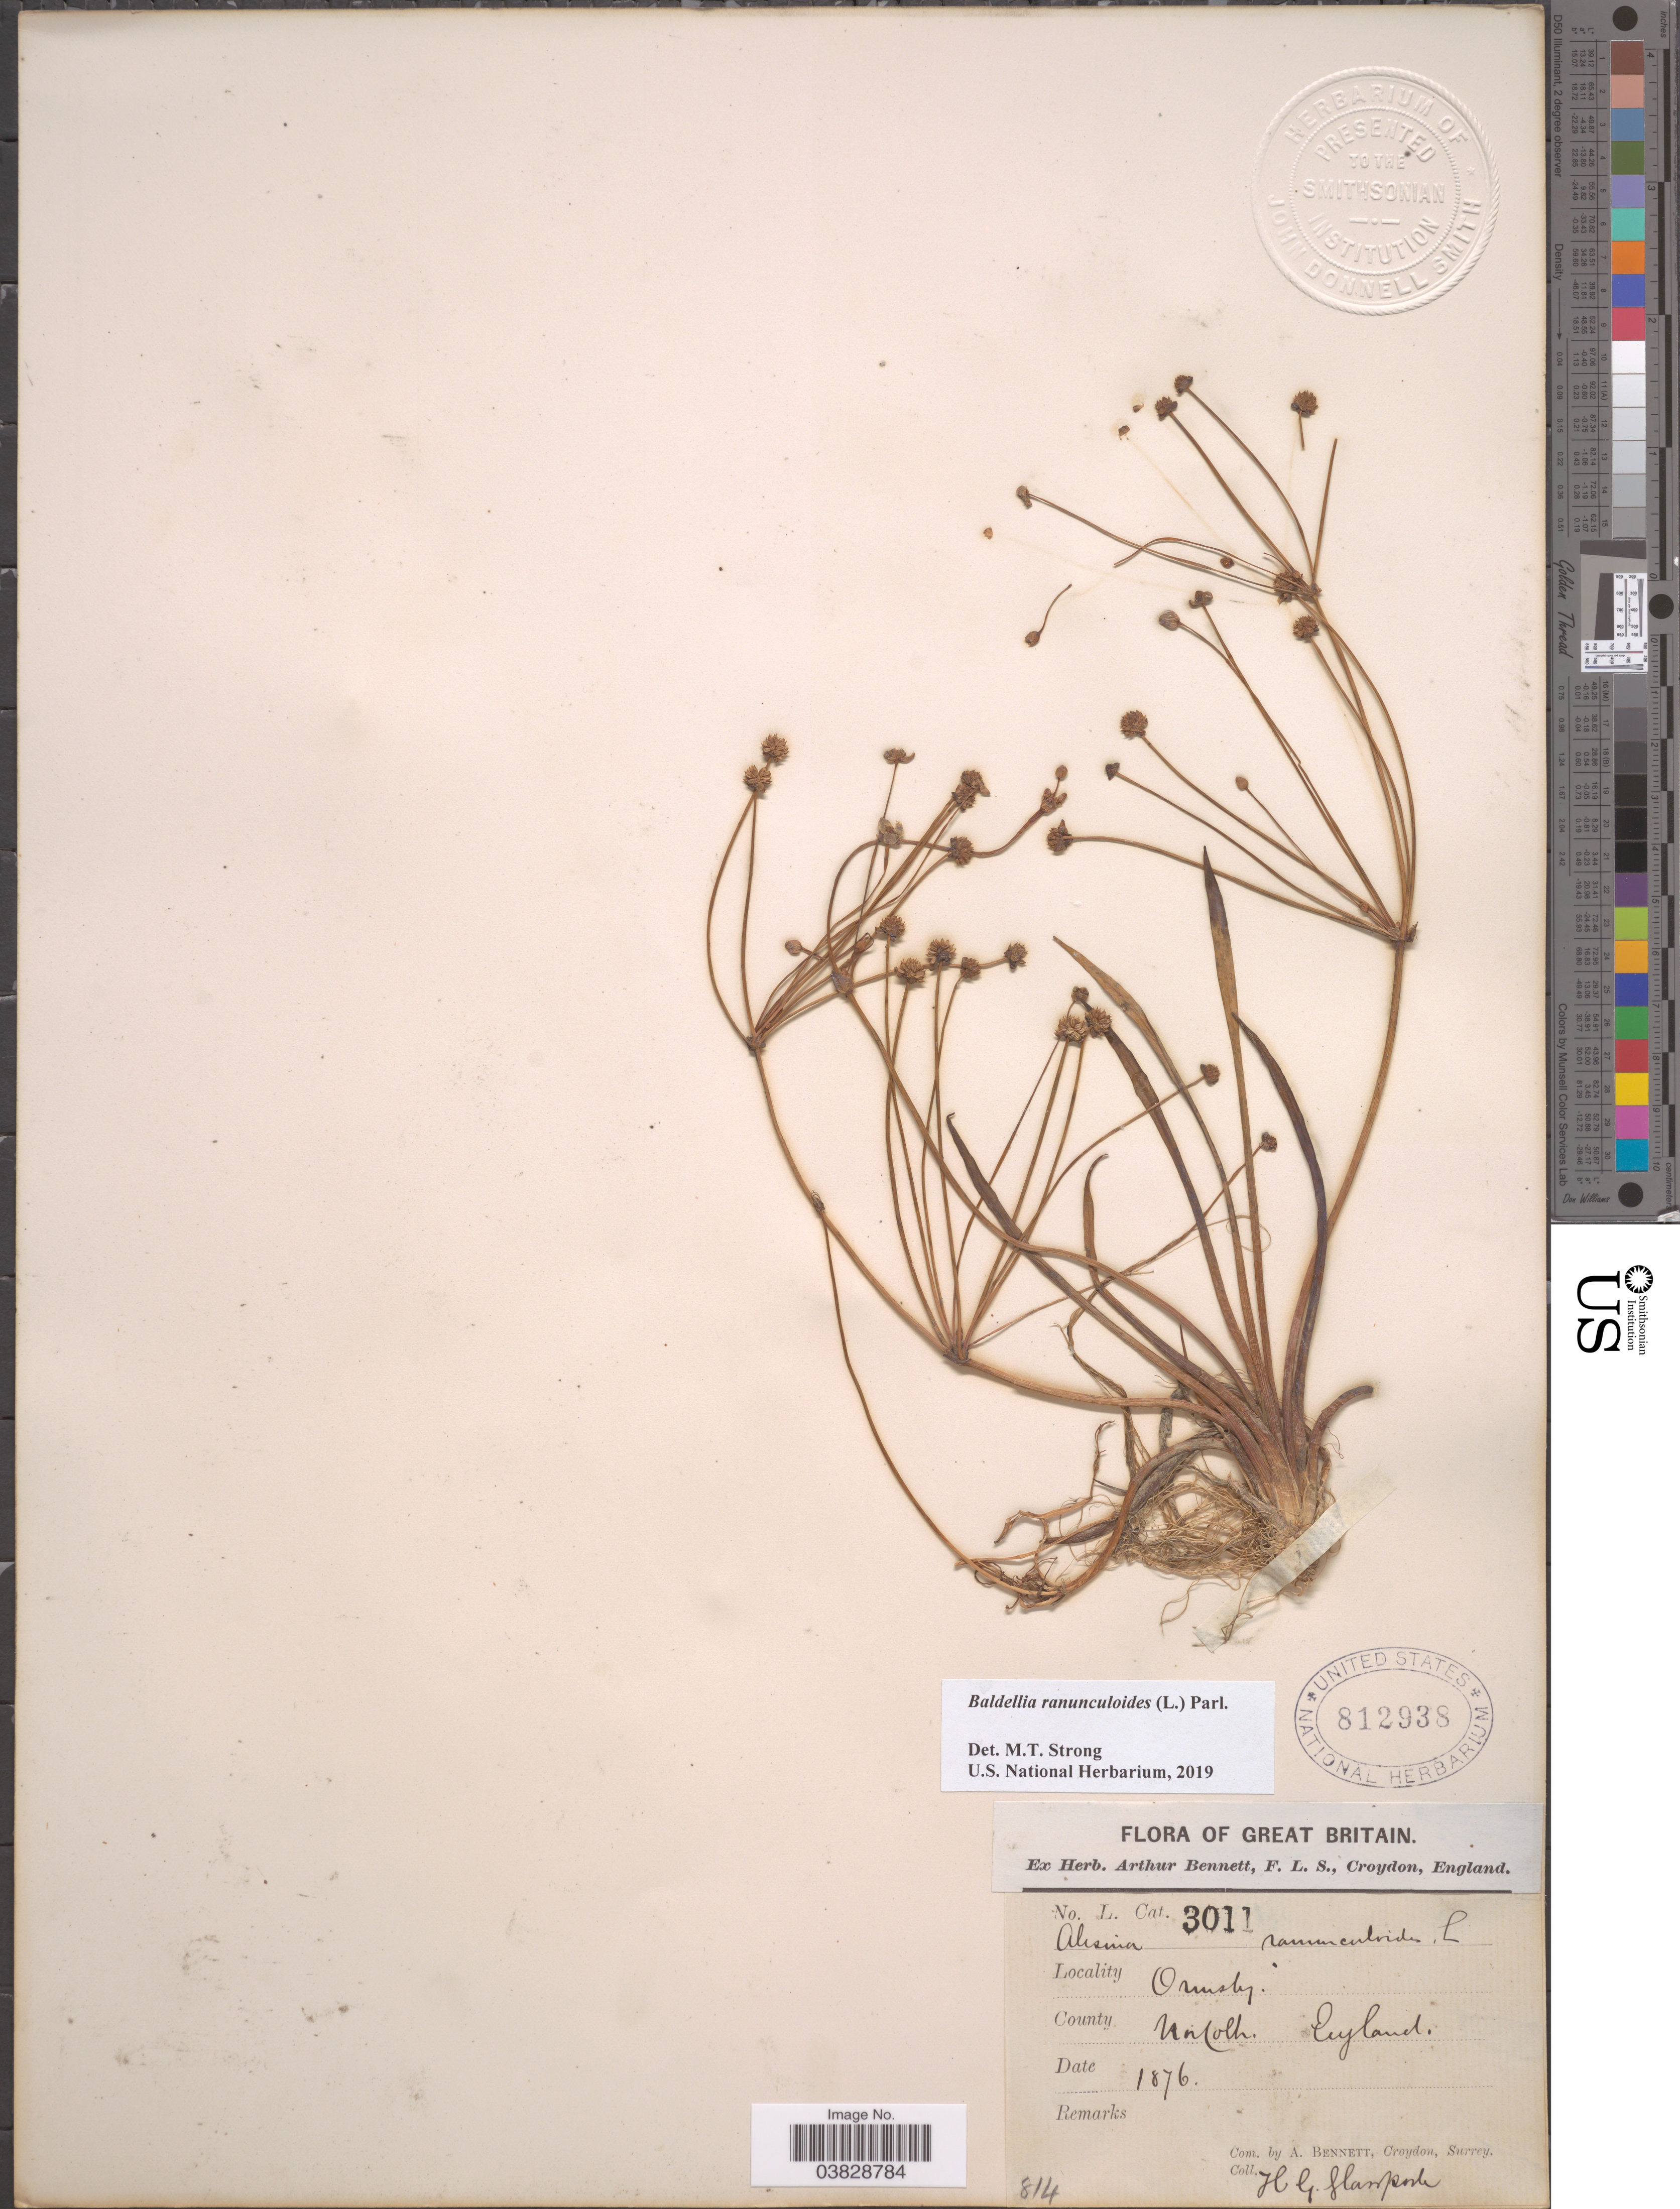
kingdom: Plantae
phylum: Tracheophyta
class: Liliopsida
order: Alismatales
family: Alismataceae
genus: Baldellia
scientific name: Baldellia ranunculoides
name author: (L.) Parl.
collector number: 814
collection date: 1876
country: United Kingdom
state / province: England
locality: Great Britain. Ormsby. County N York.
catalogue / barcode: US 812938